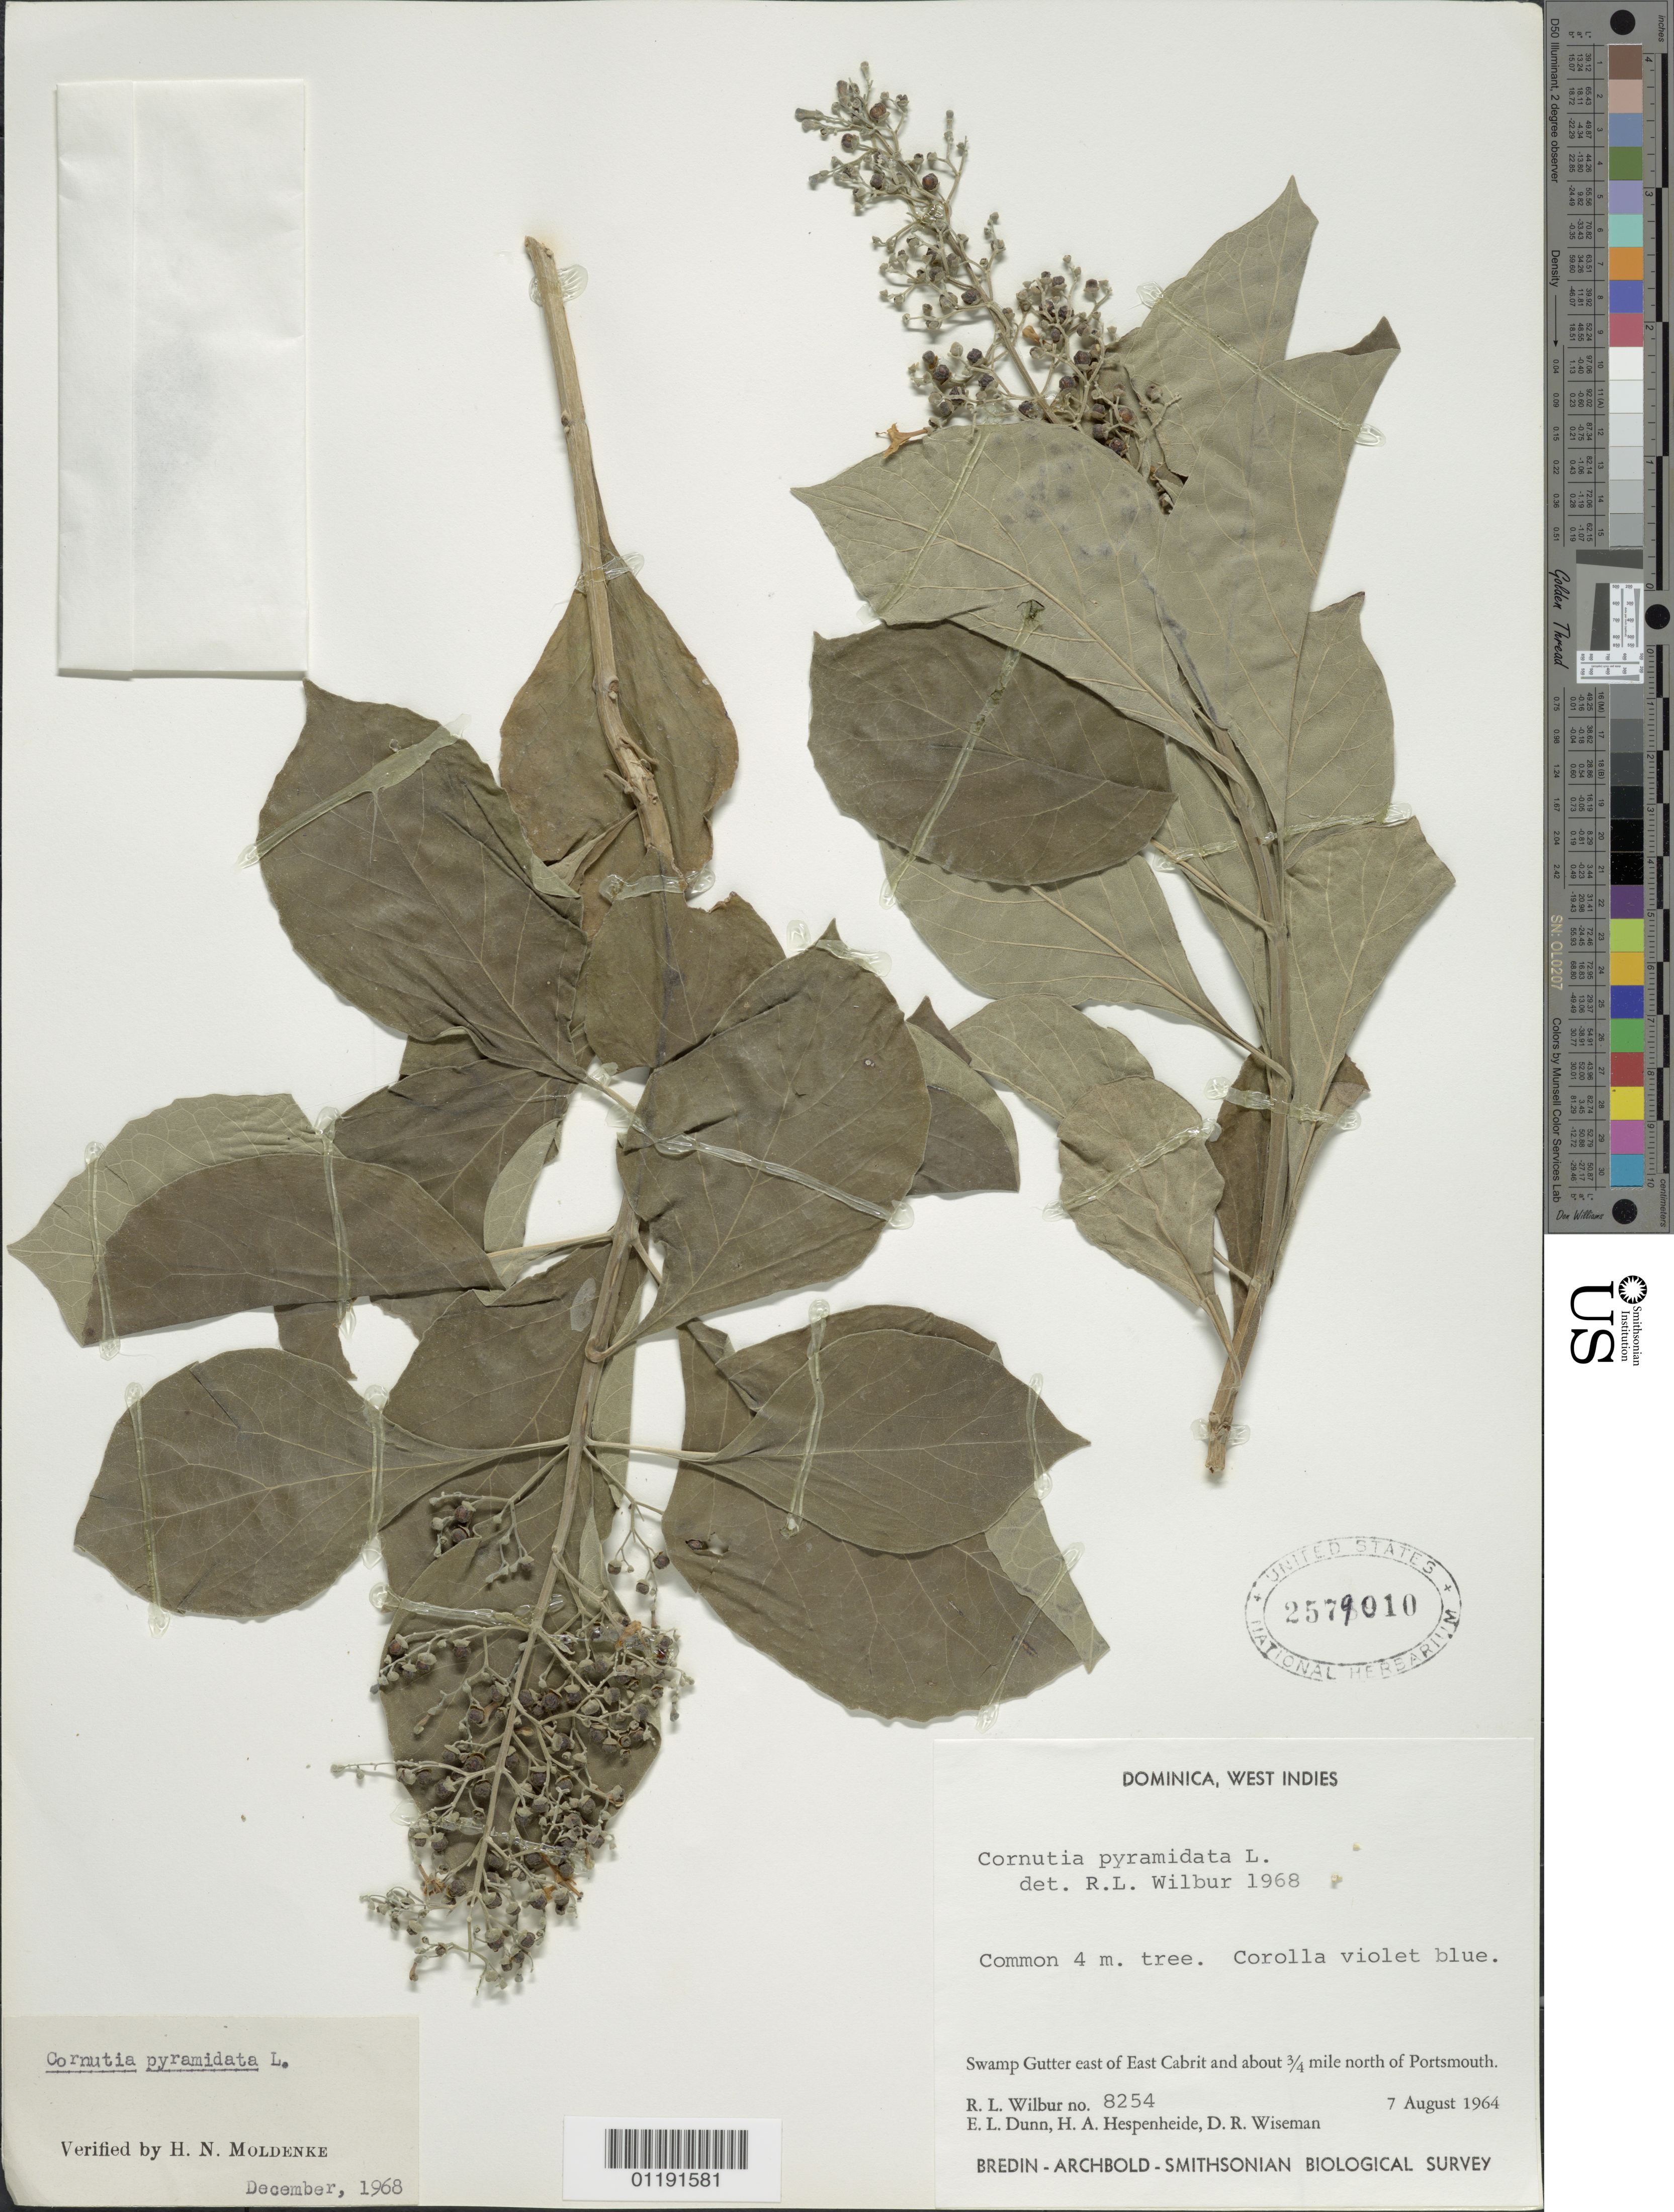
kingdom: Plantae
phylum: Tracheophyta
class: Magnoliopsida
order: Lamiales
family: Lamiaceae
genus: Cornutia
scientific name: Cornutia pyramidata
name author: L.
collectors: R. L. Wilbur, E. Dunn, E. Hespenheide & D. R. Wiseman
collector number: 8254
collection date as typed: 07 Aug 1964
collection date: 1964-08-07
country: Dominica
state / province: St. George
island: Dominica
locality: About 1 mile E of Roseau above the Roseau River.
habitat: Swamp Gutter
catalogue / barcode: US 2579010